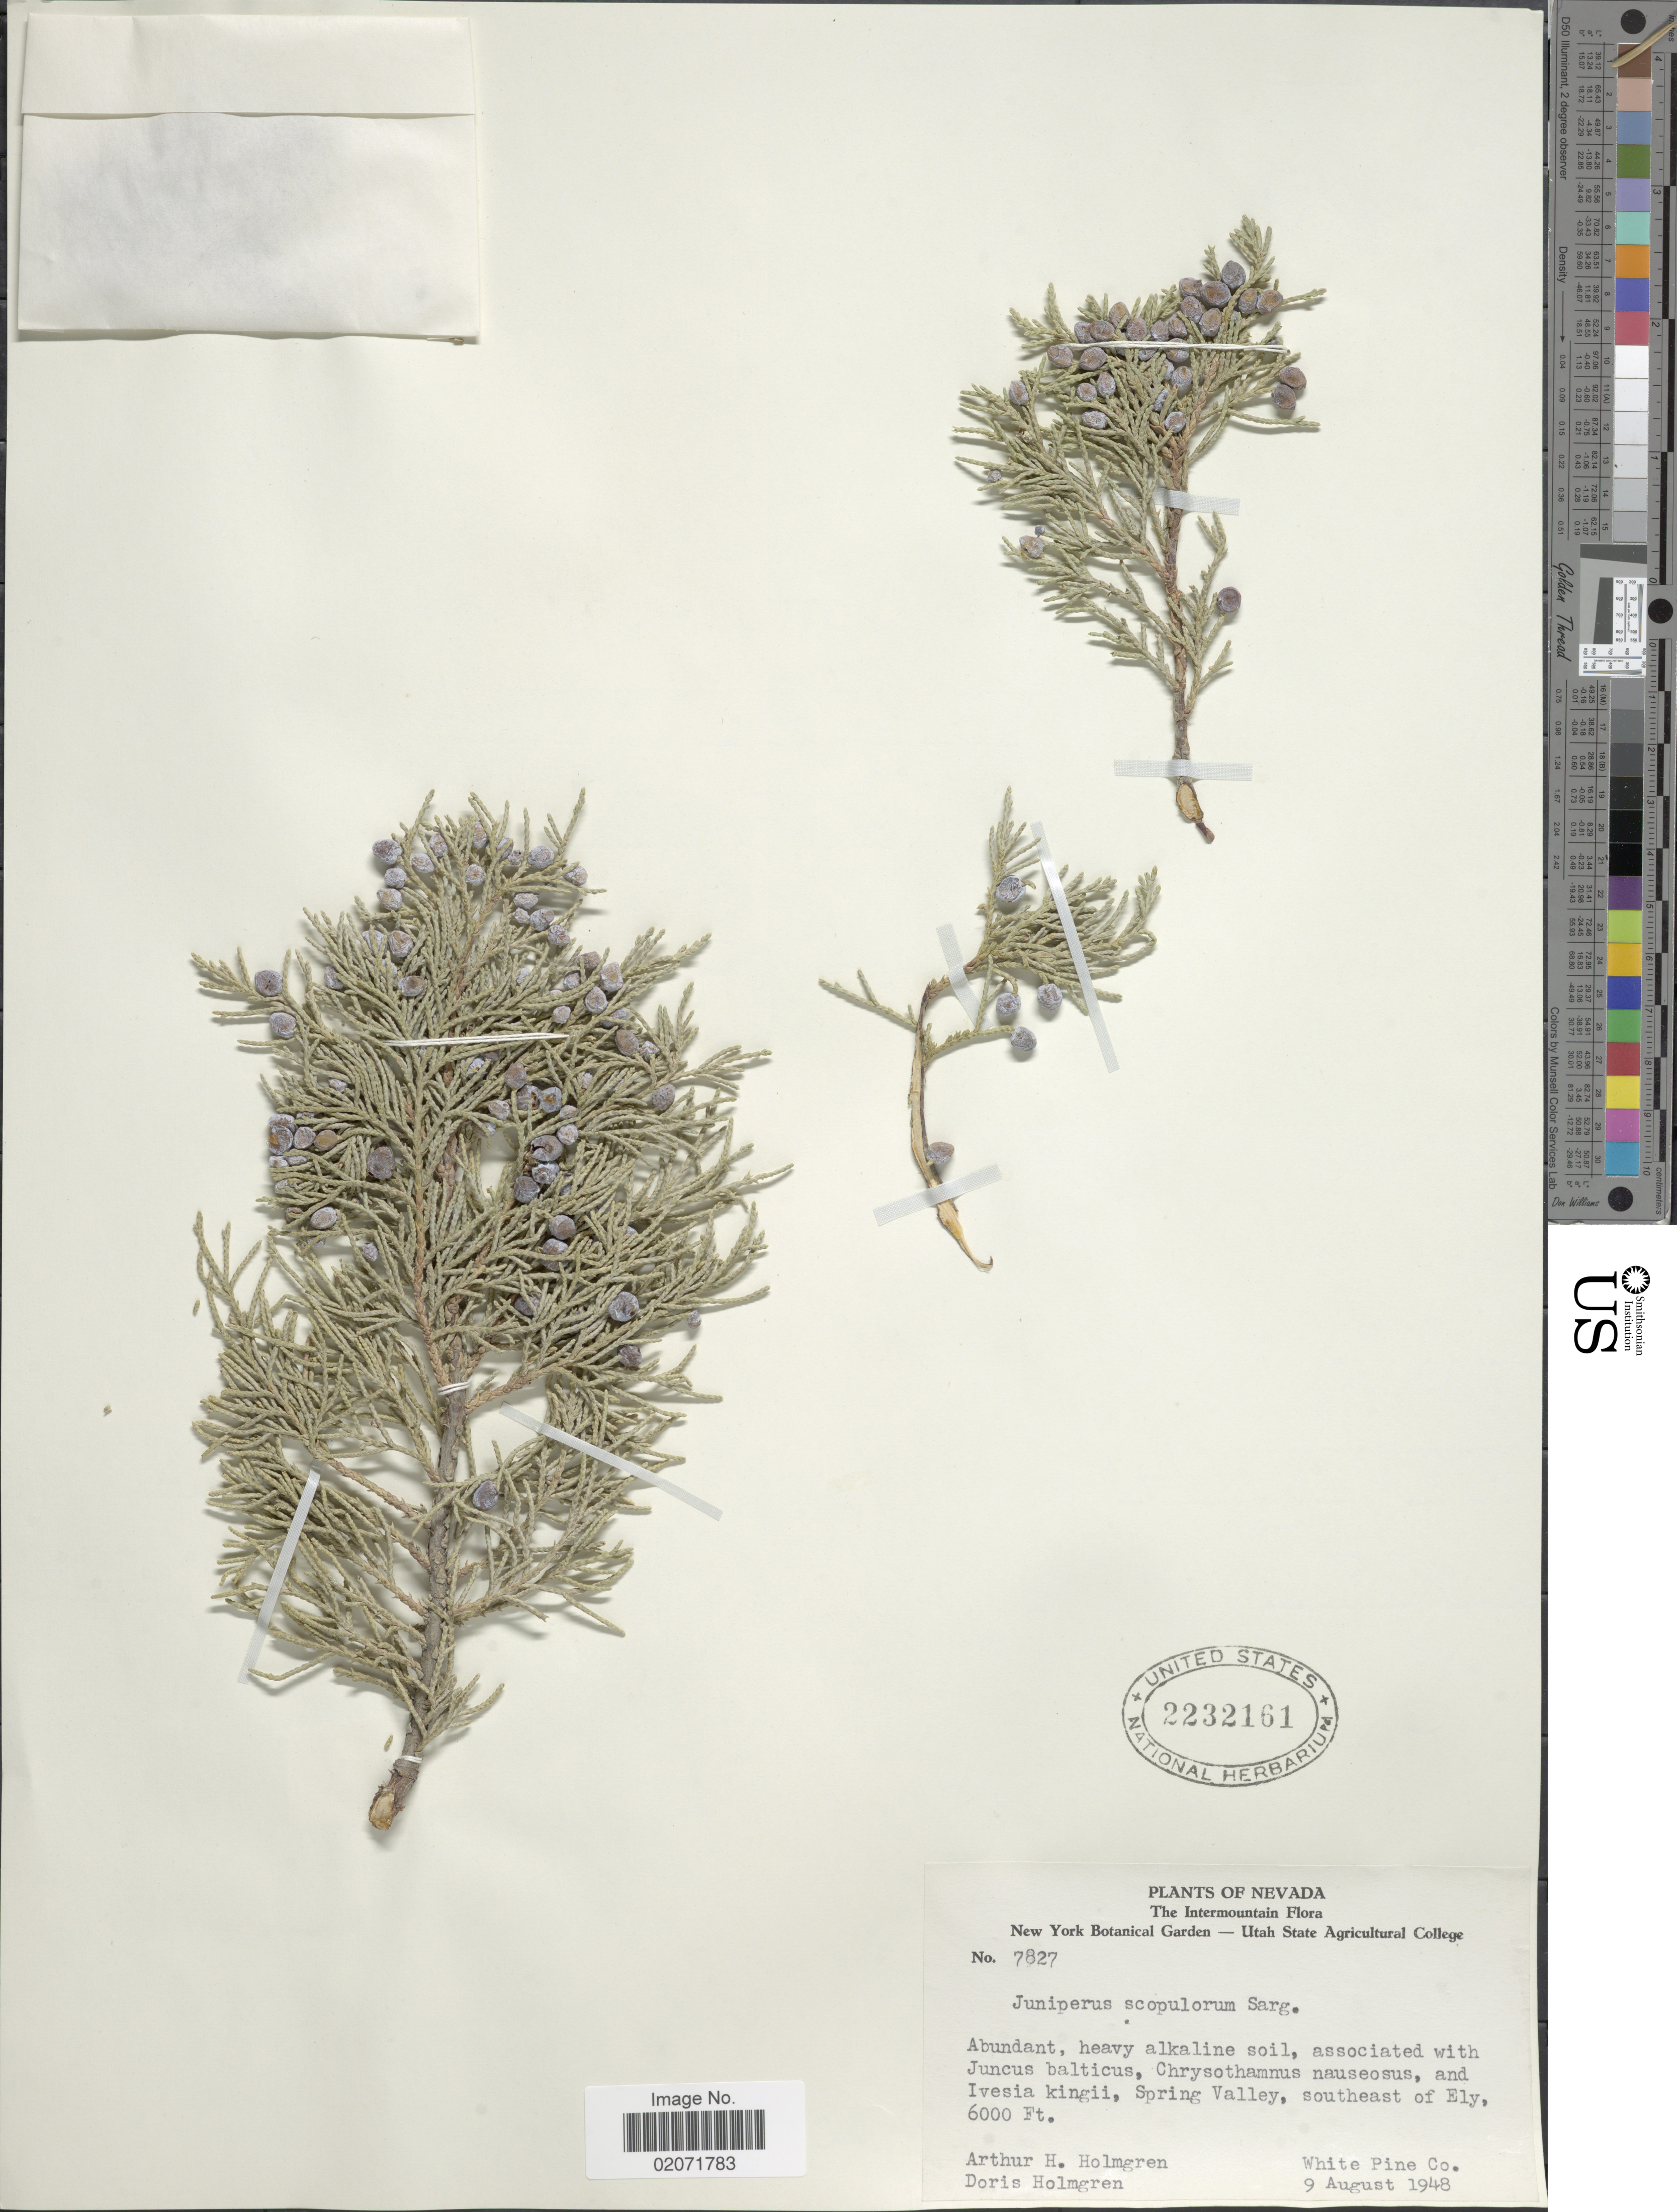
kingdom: Plantae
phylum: Tracheophyta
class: Pinopsida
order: Pinales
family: Cupressaceae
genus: Juniperus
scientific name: Juniperus scopulorum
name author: Sarg.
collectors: A. H. Holmgren & D. E. Holmgren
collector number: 7827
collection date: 1948-08-09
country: United States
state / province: Nevada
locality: The Intermountain, and Ivesia kingii, Spring Valley, southeast of Ely, White Pine Co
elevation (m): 1829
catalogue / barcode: US 2232161